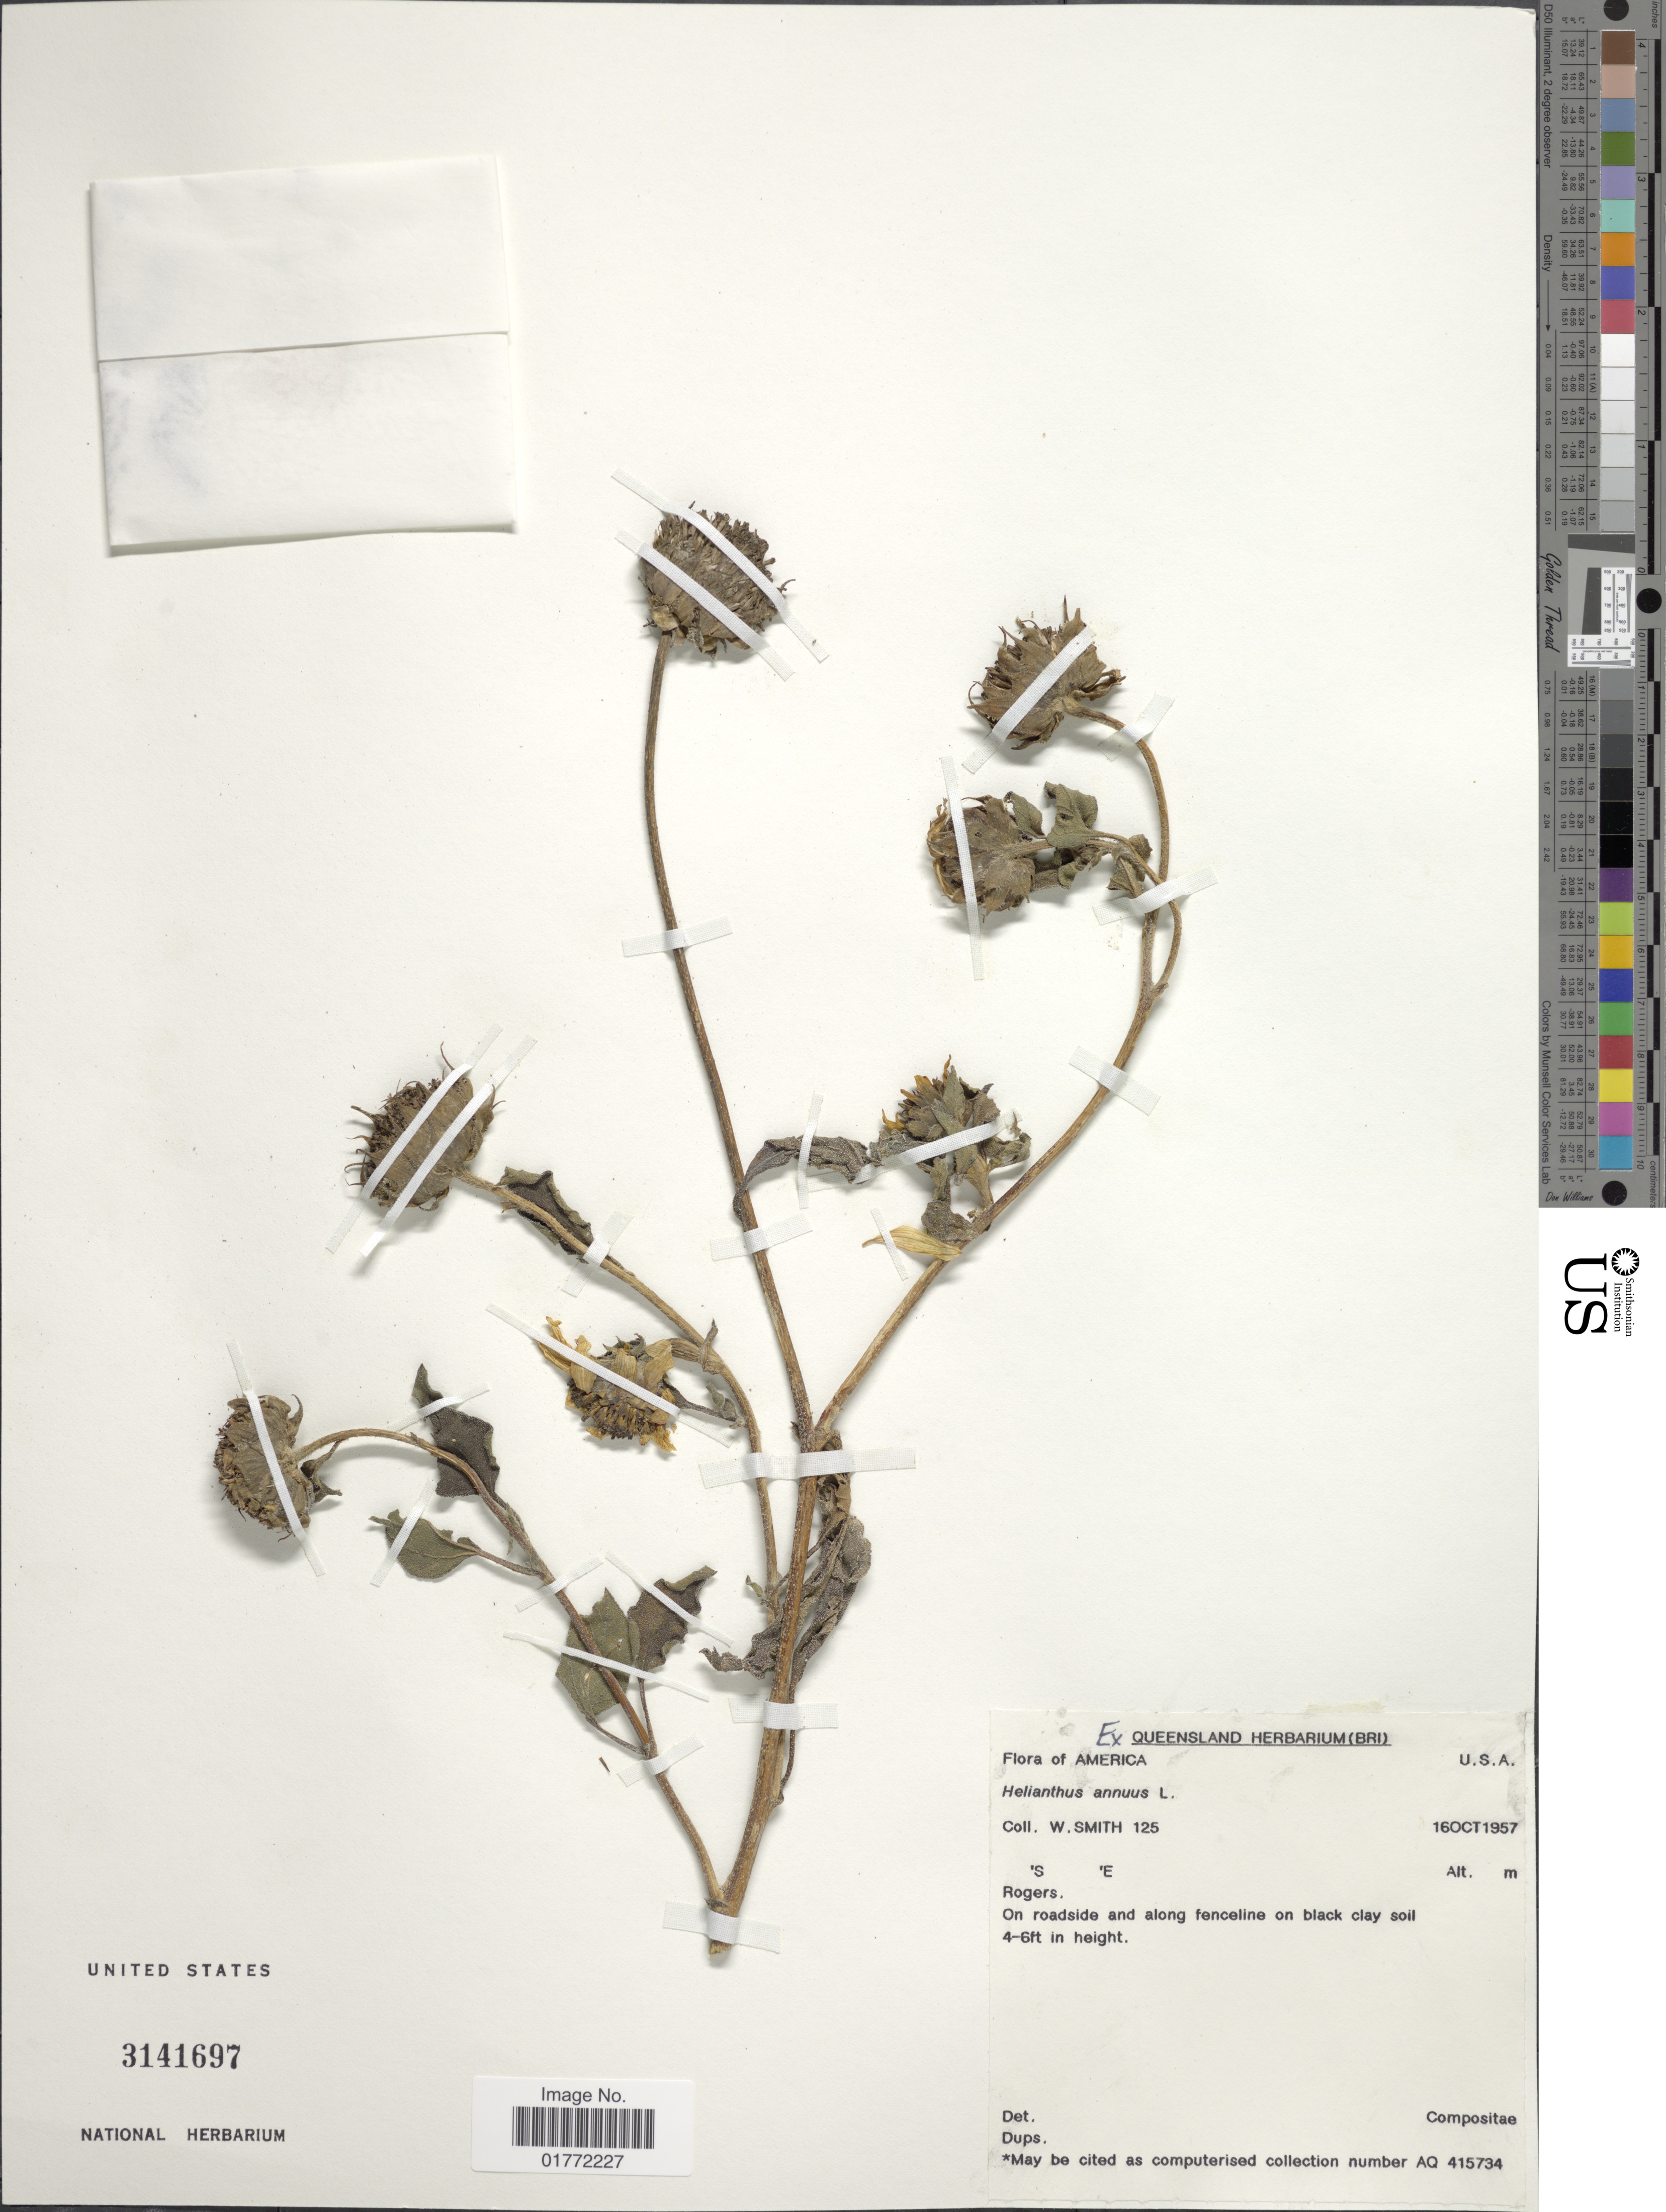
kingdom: Plantae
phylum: Tracheophyta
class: Magnoliopsida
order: Asterales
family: Asteraceae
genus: Helianthus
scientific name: Helianthus annuus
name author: L.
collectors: W. Smith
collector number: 125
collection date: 1957-10-16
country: United States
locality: Rogers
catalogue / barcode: US 3141697